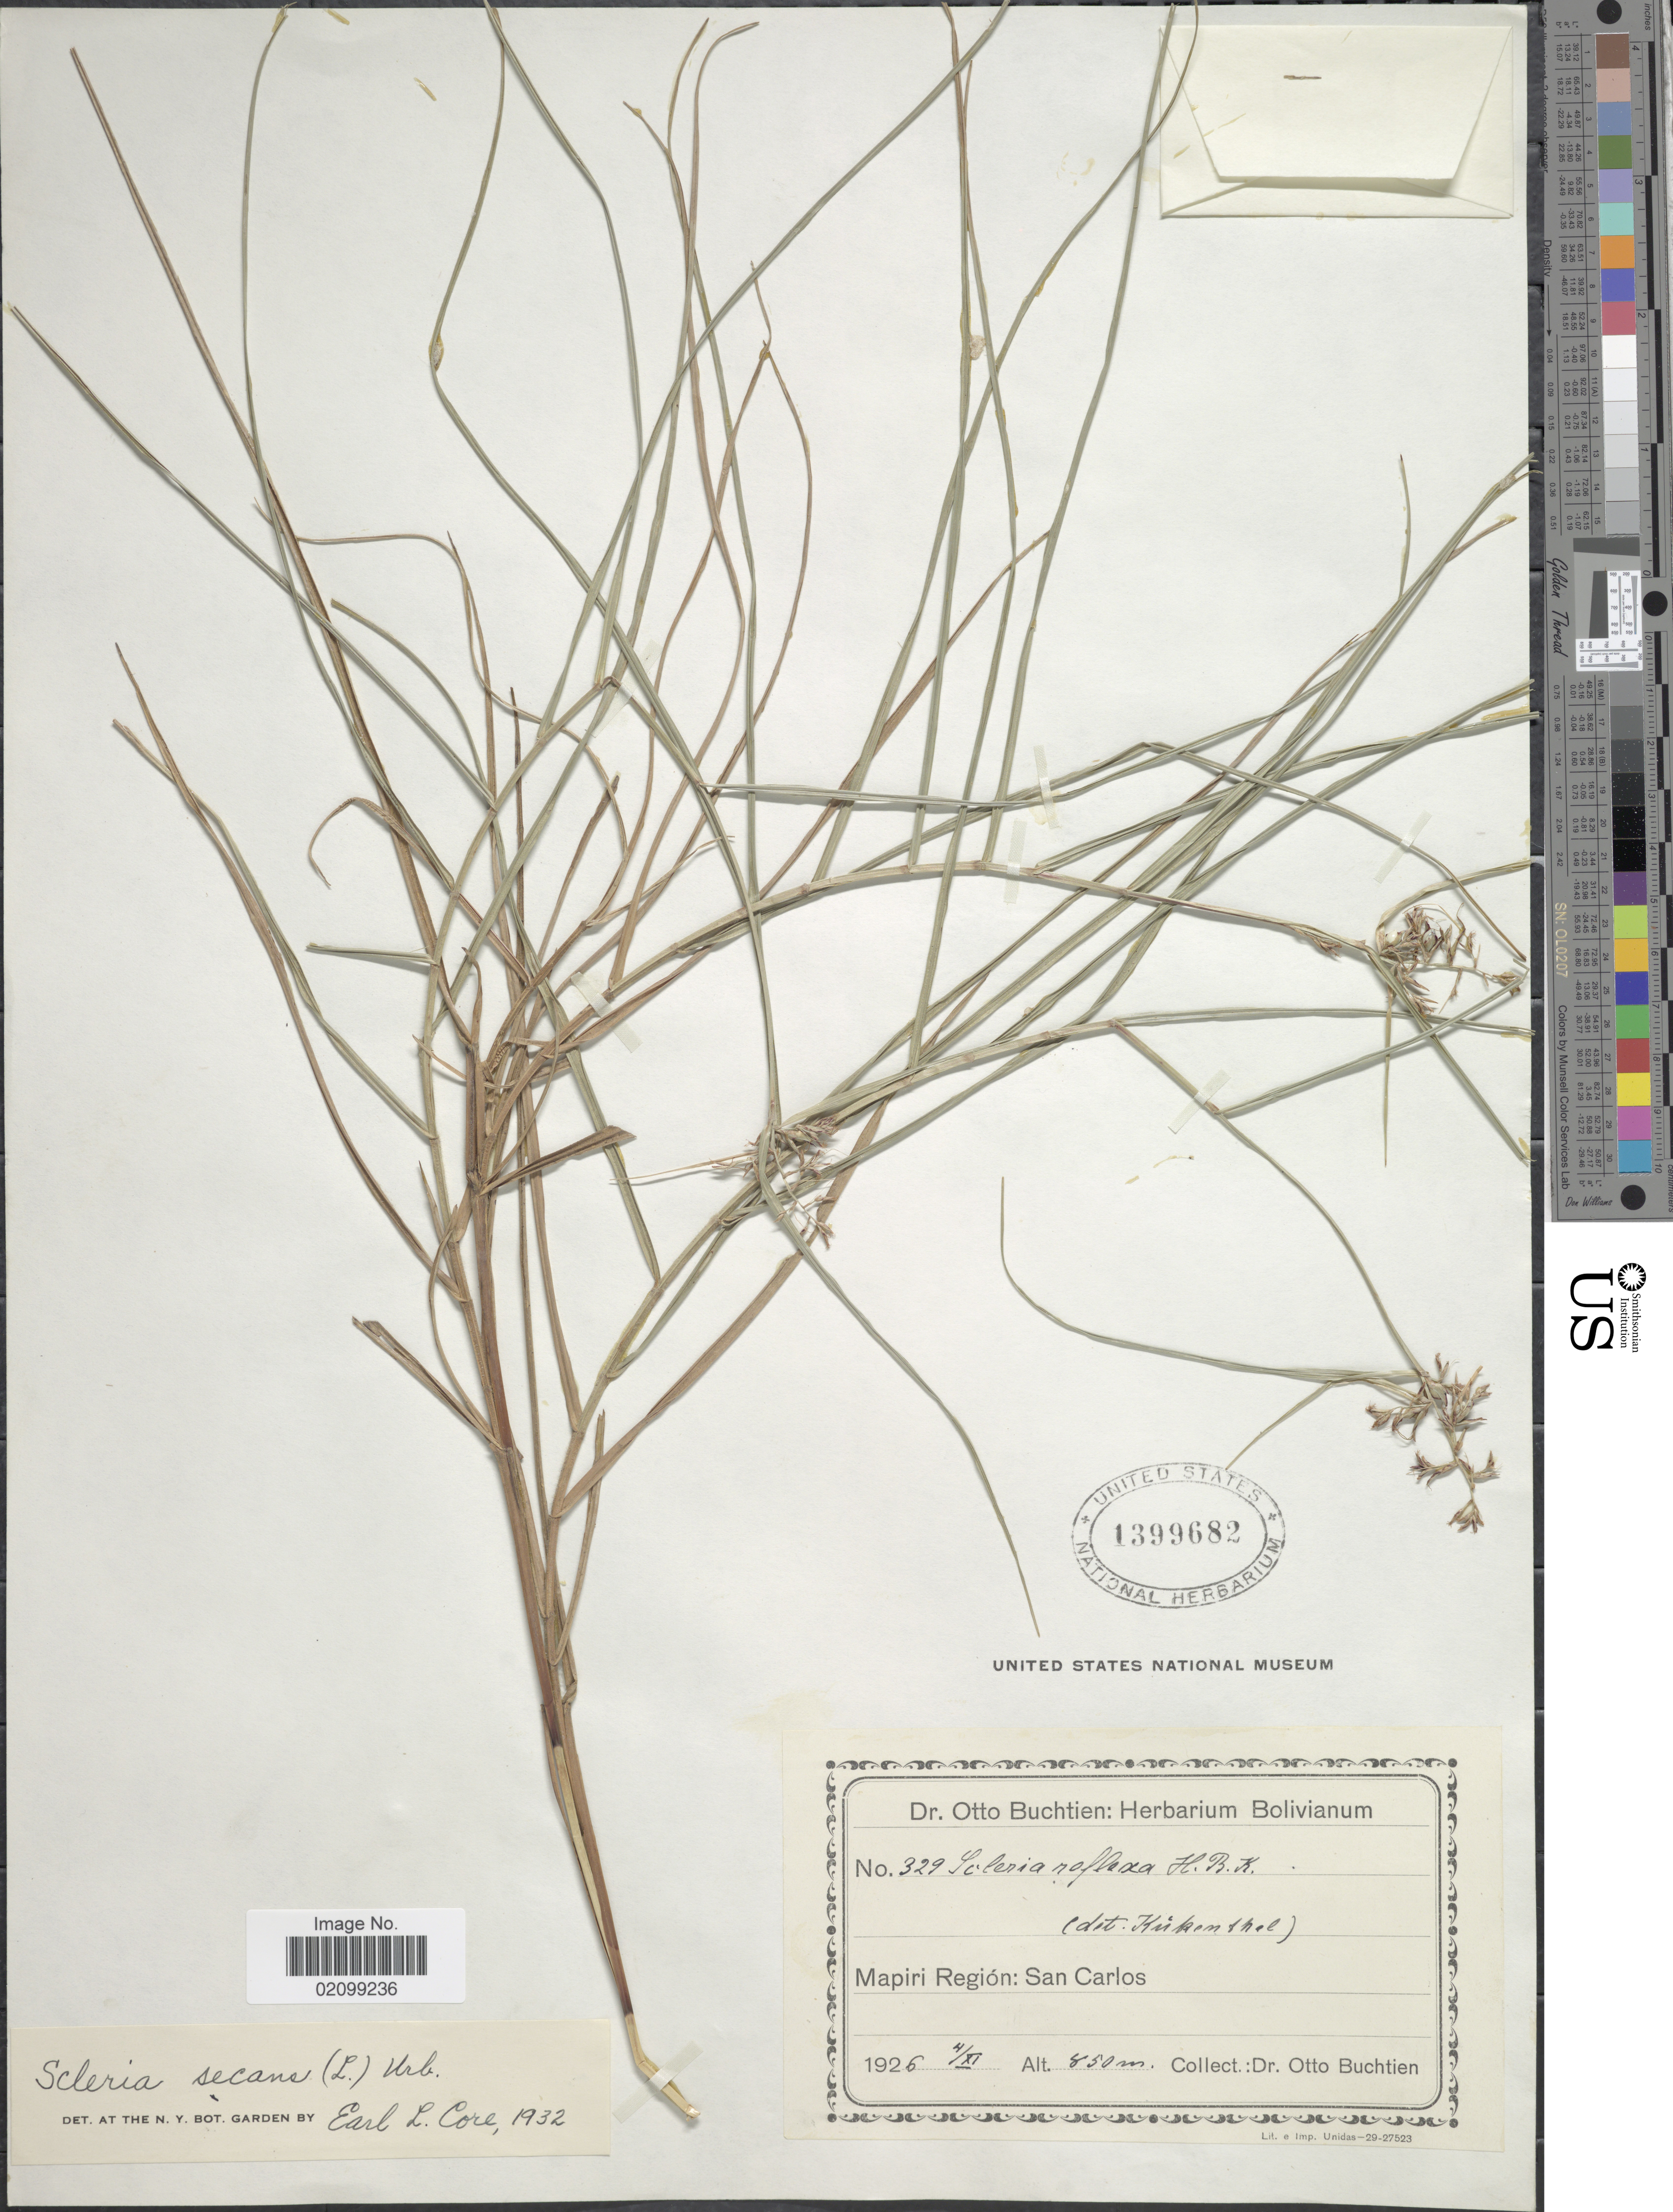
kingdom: Plantae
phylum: Tracheophyta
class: Liliopsida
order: Poales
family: Cyperaceae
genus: Scleria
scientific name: Scleria secans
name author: (L.) Urb.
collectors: O. Buchtien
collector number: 329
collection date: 1926-11-04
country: Bolivia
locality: Mapiri Region: San Carlos.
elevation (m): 850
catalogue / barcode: US 1399682